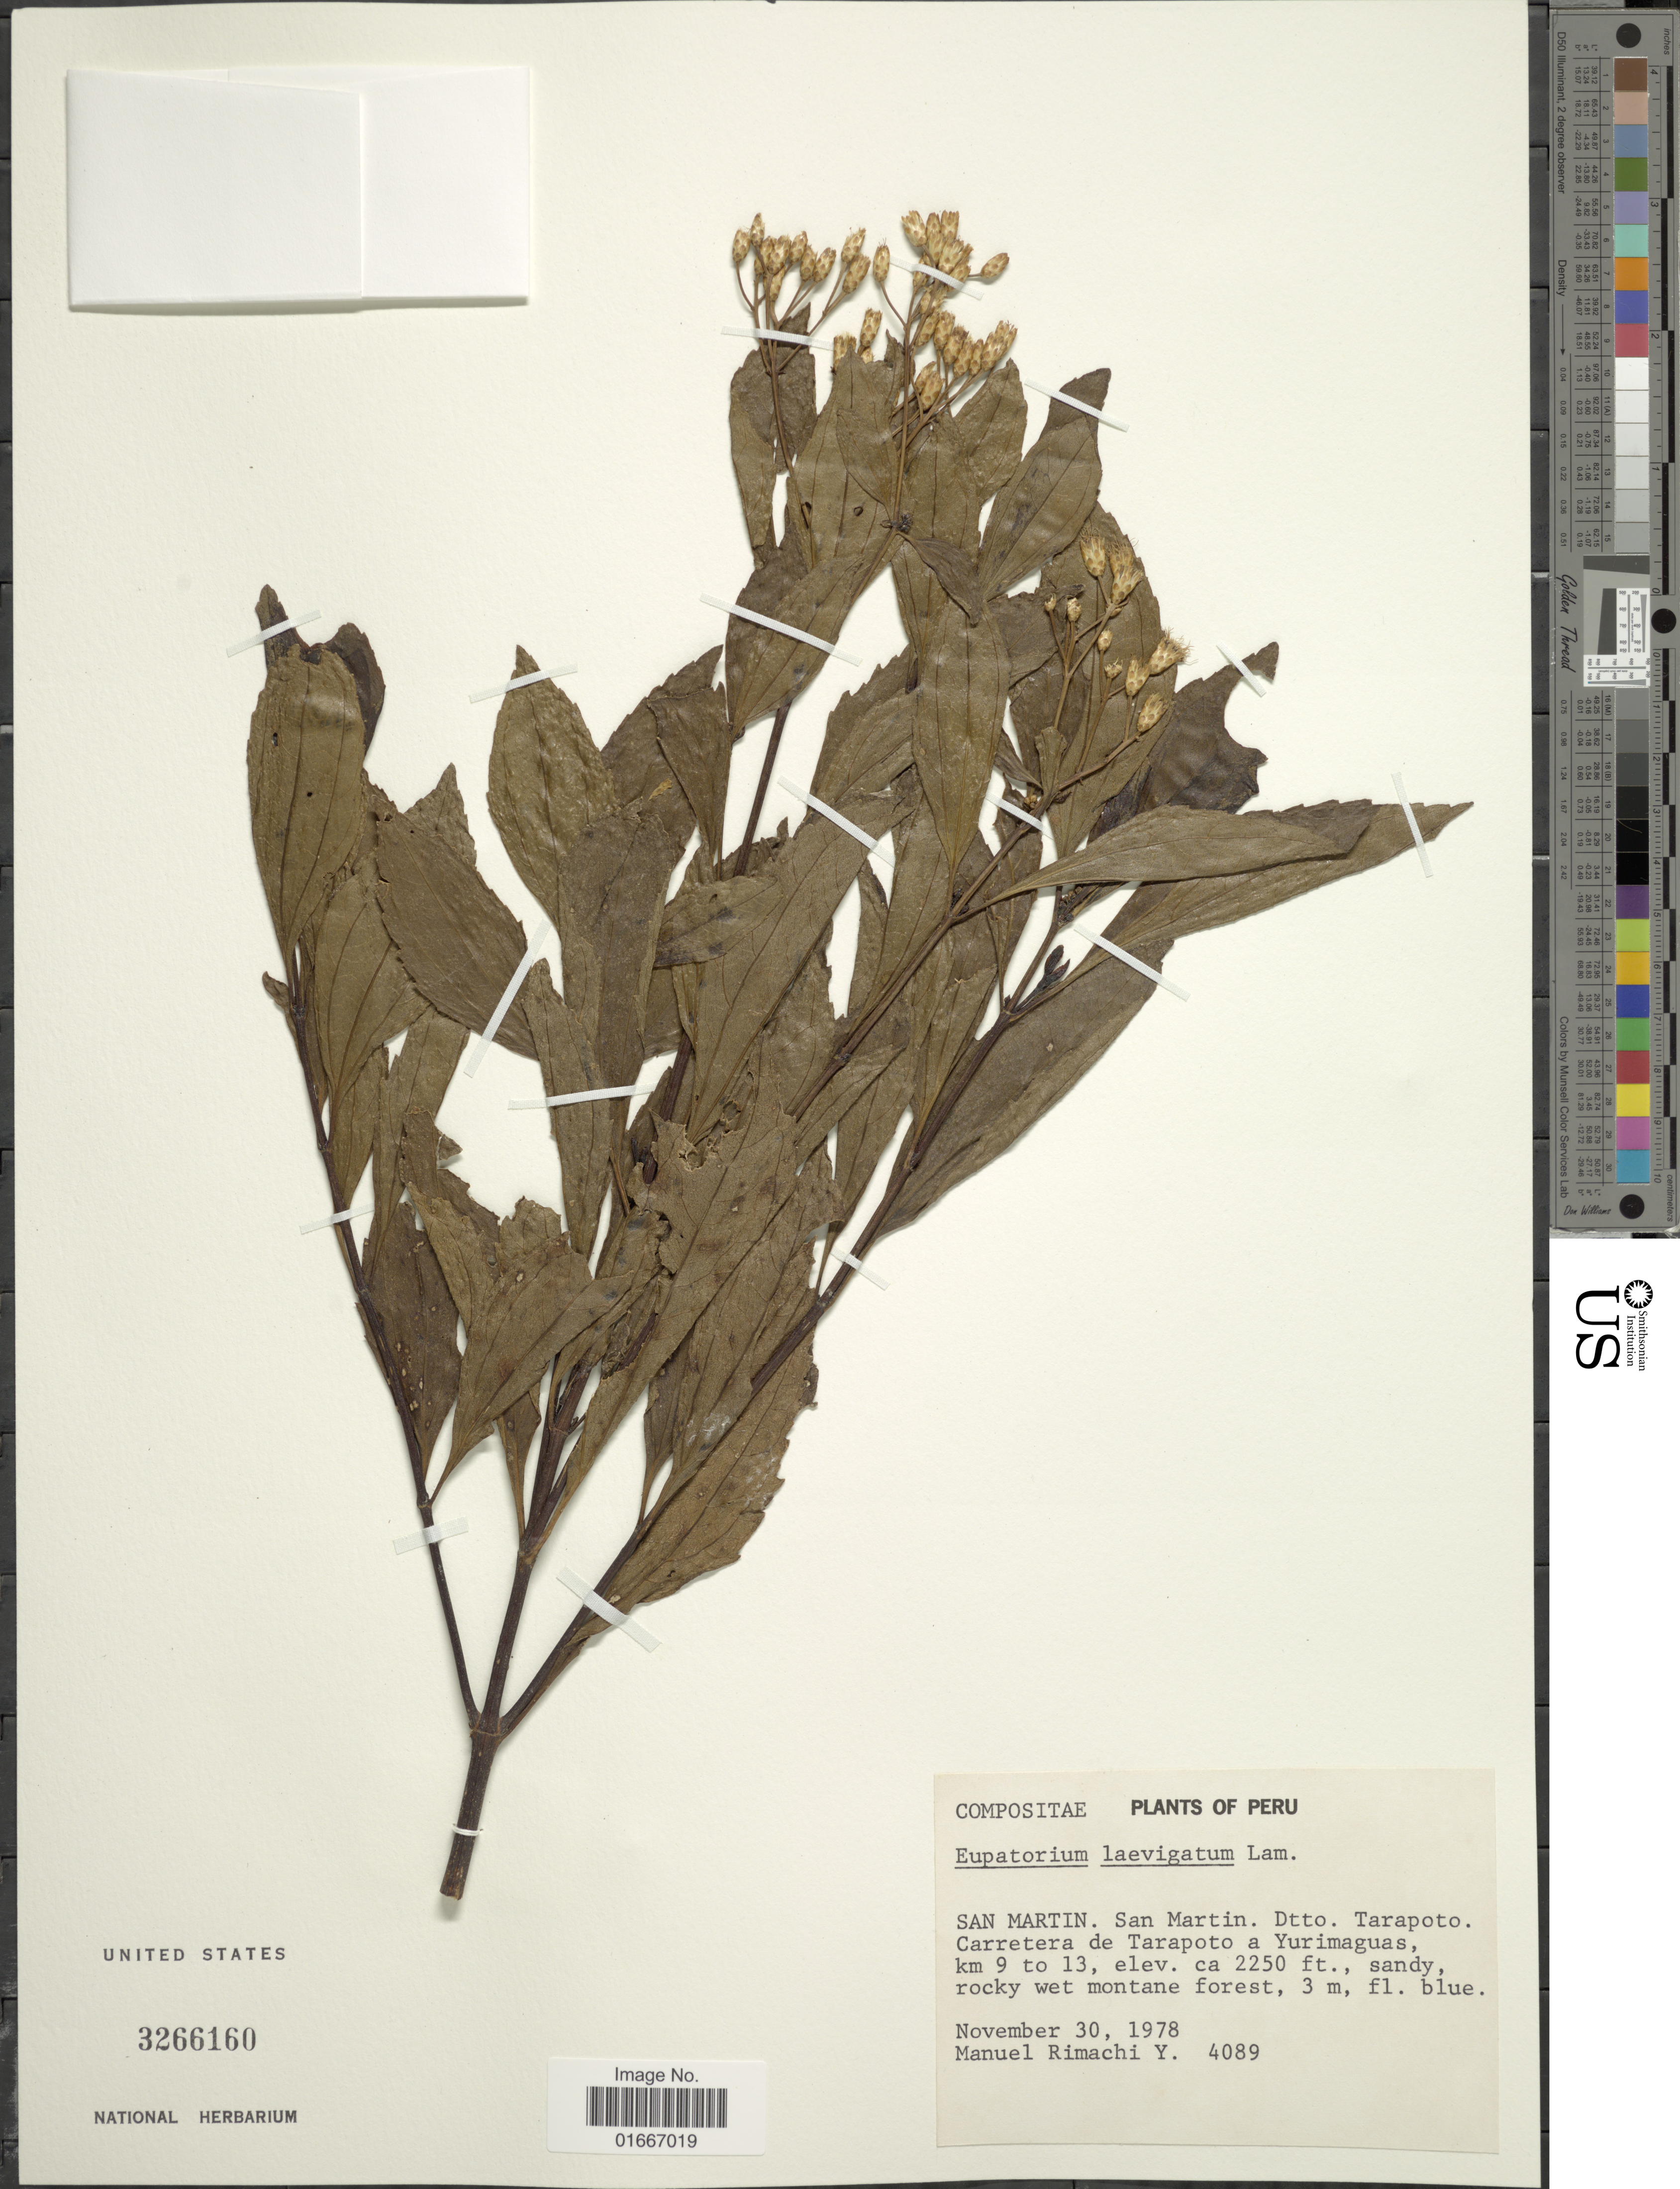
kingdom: Plantae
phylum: Tracheophyta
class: Magnoliopsida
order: Asterales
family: Asteraceae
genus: Chromolaena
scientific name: Chromolaena laevigata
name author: (Lam.) R.M. King & H. Rob.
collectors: M. Rimachi Y.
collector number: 4089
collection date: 1978-11-30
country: Peru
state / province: San Martín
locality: Dto. Tarapoto. Carretera de Tarapoto a Yurimaguas km 9 to 13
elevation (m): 686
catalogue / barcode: US 3266160